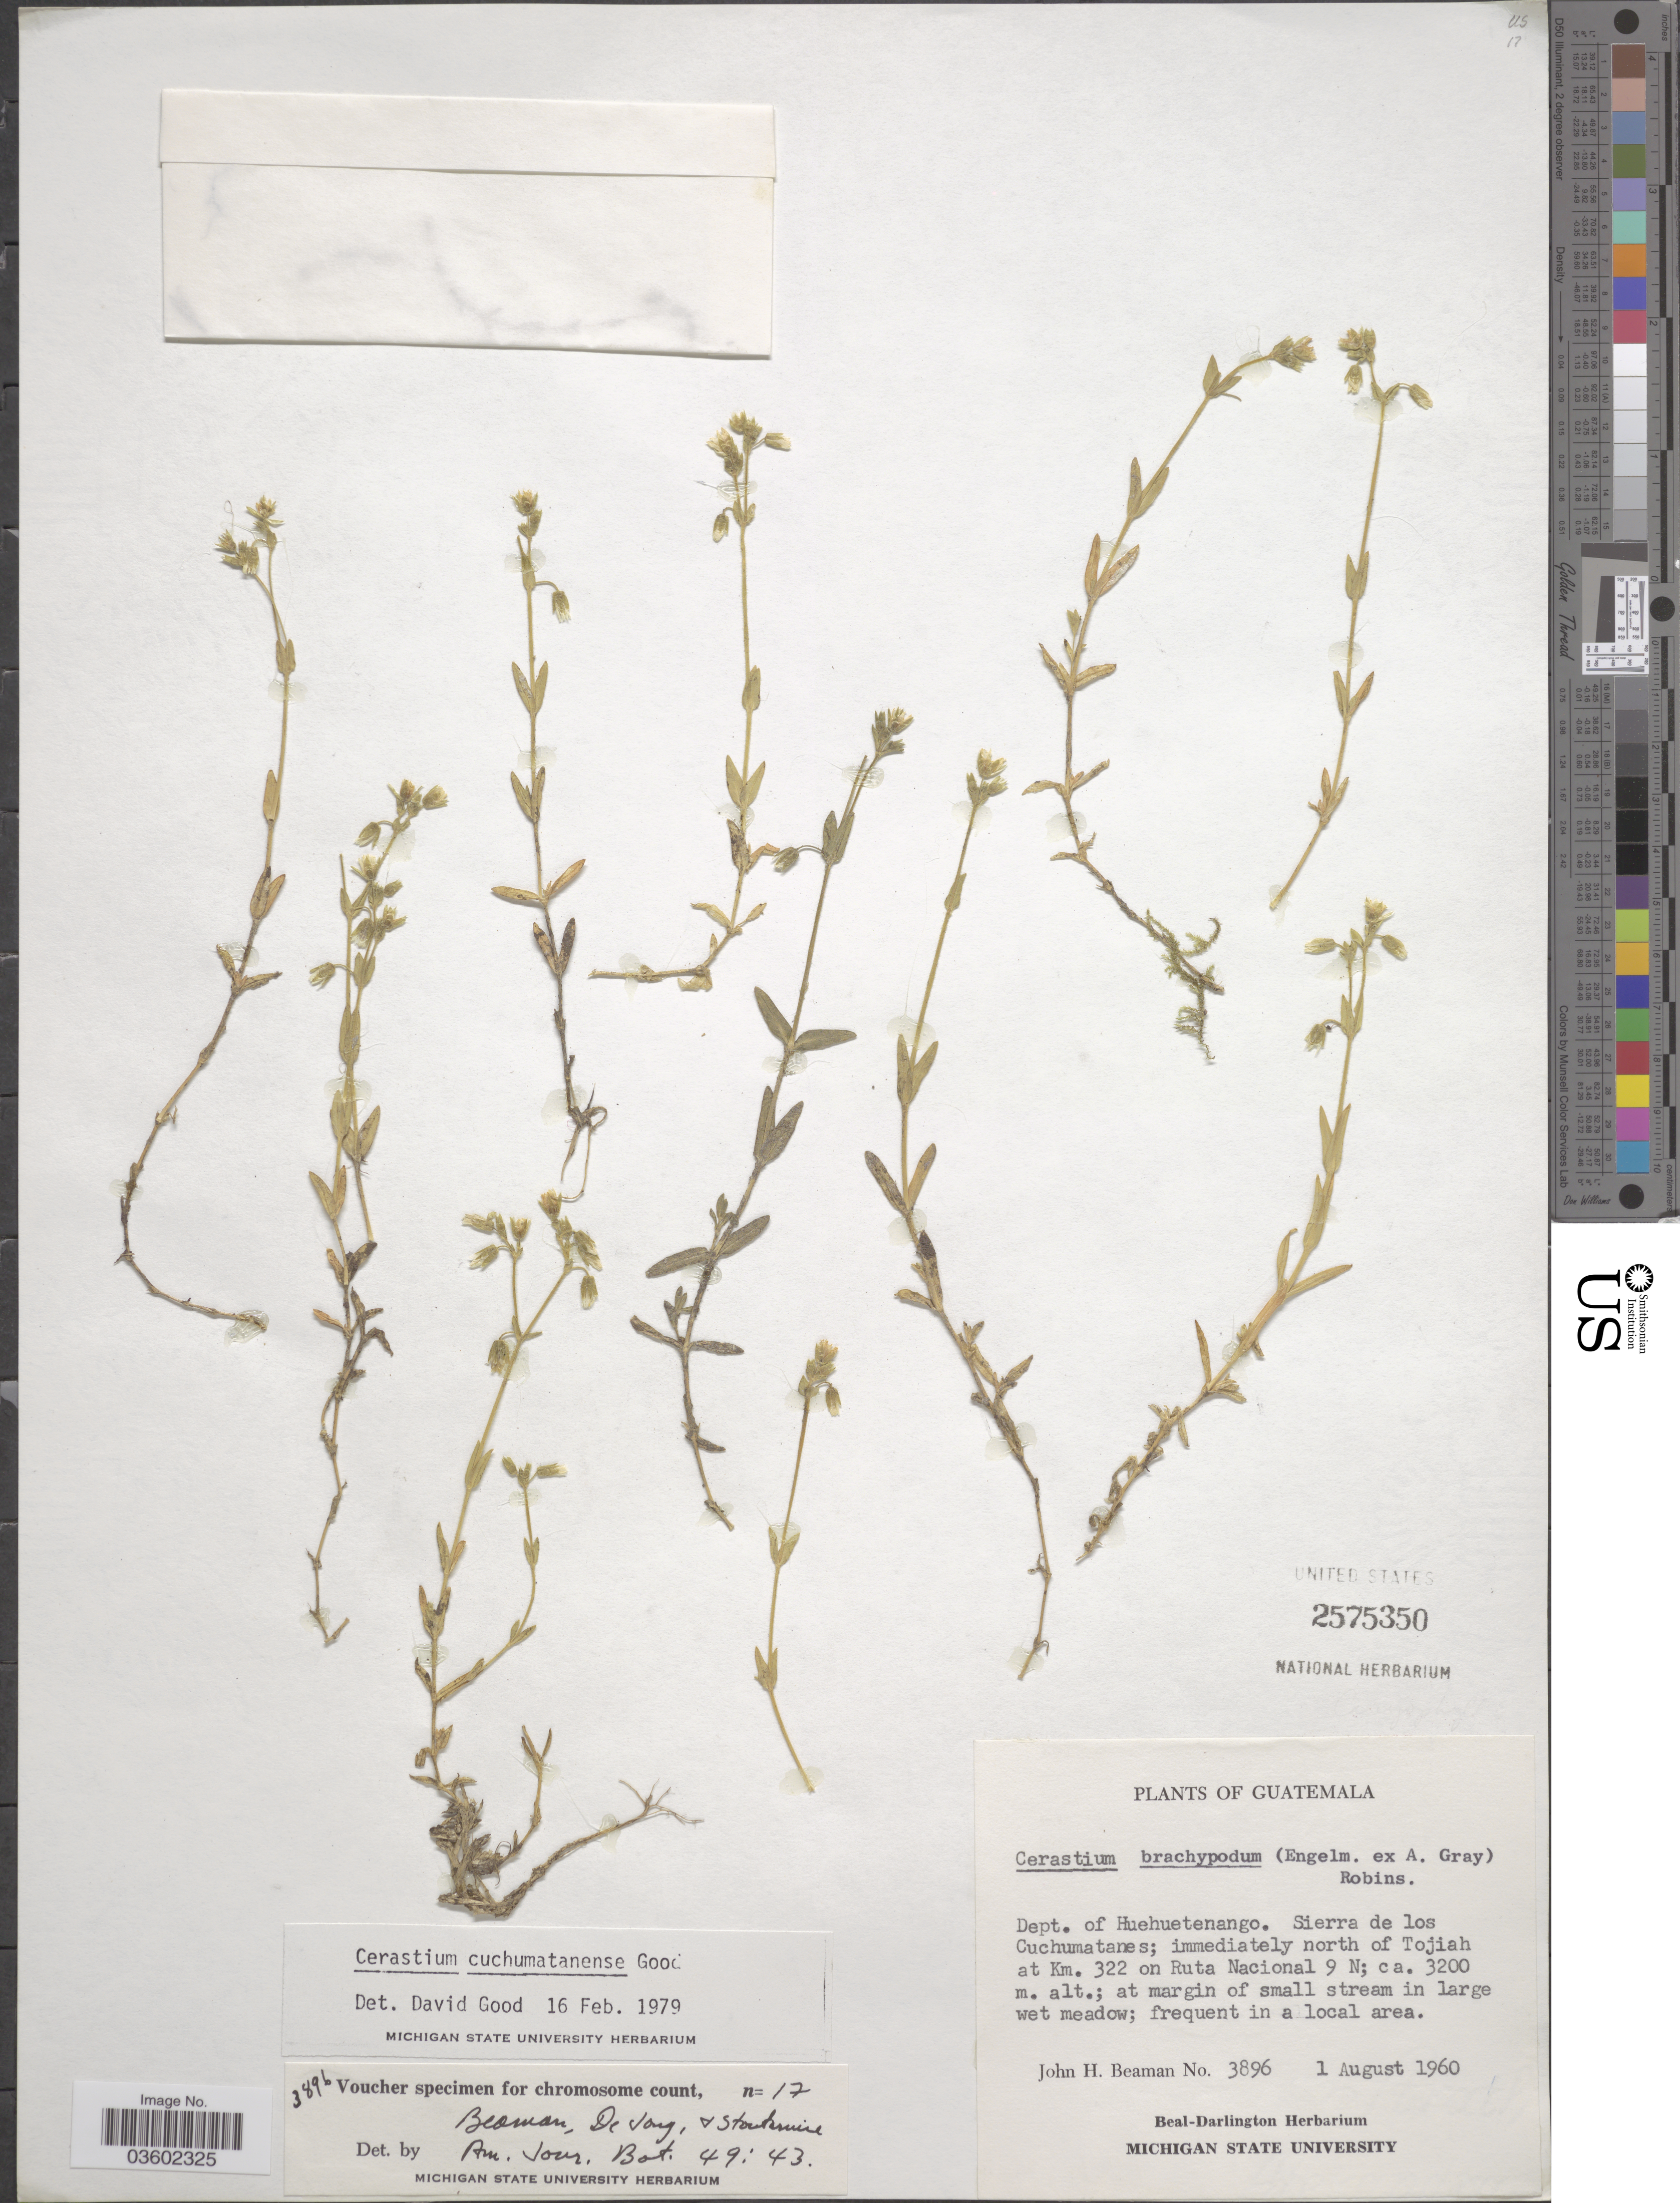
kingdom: Plantae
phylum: Tracheophyta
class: Magnoliopsida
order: Caryophyllales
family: Caryophyllaceae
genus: Cerastium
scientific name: Cerastium cuchumatanense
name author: D.A. Good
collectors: J. H. Beaman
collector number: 3896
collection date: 1960-08-01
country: Guatemala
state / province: Huehuetenango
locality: Dept. of Huehuetenango. Sierra de los Cuchumatanes; immediately north of Tojiah at Km. 322 on Ruta Nacional 9 N.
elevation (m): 3200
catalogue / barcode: US 2575350